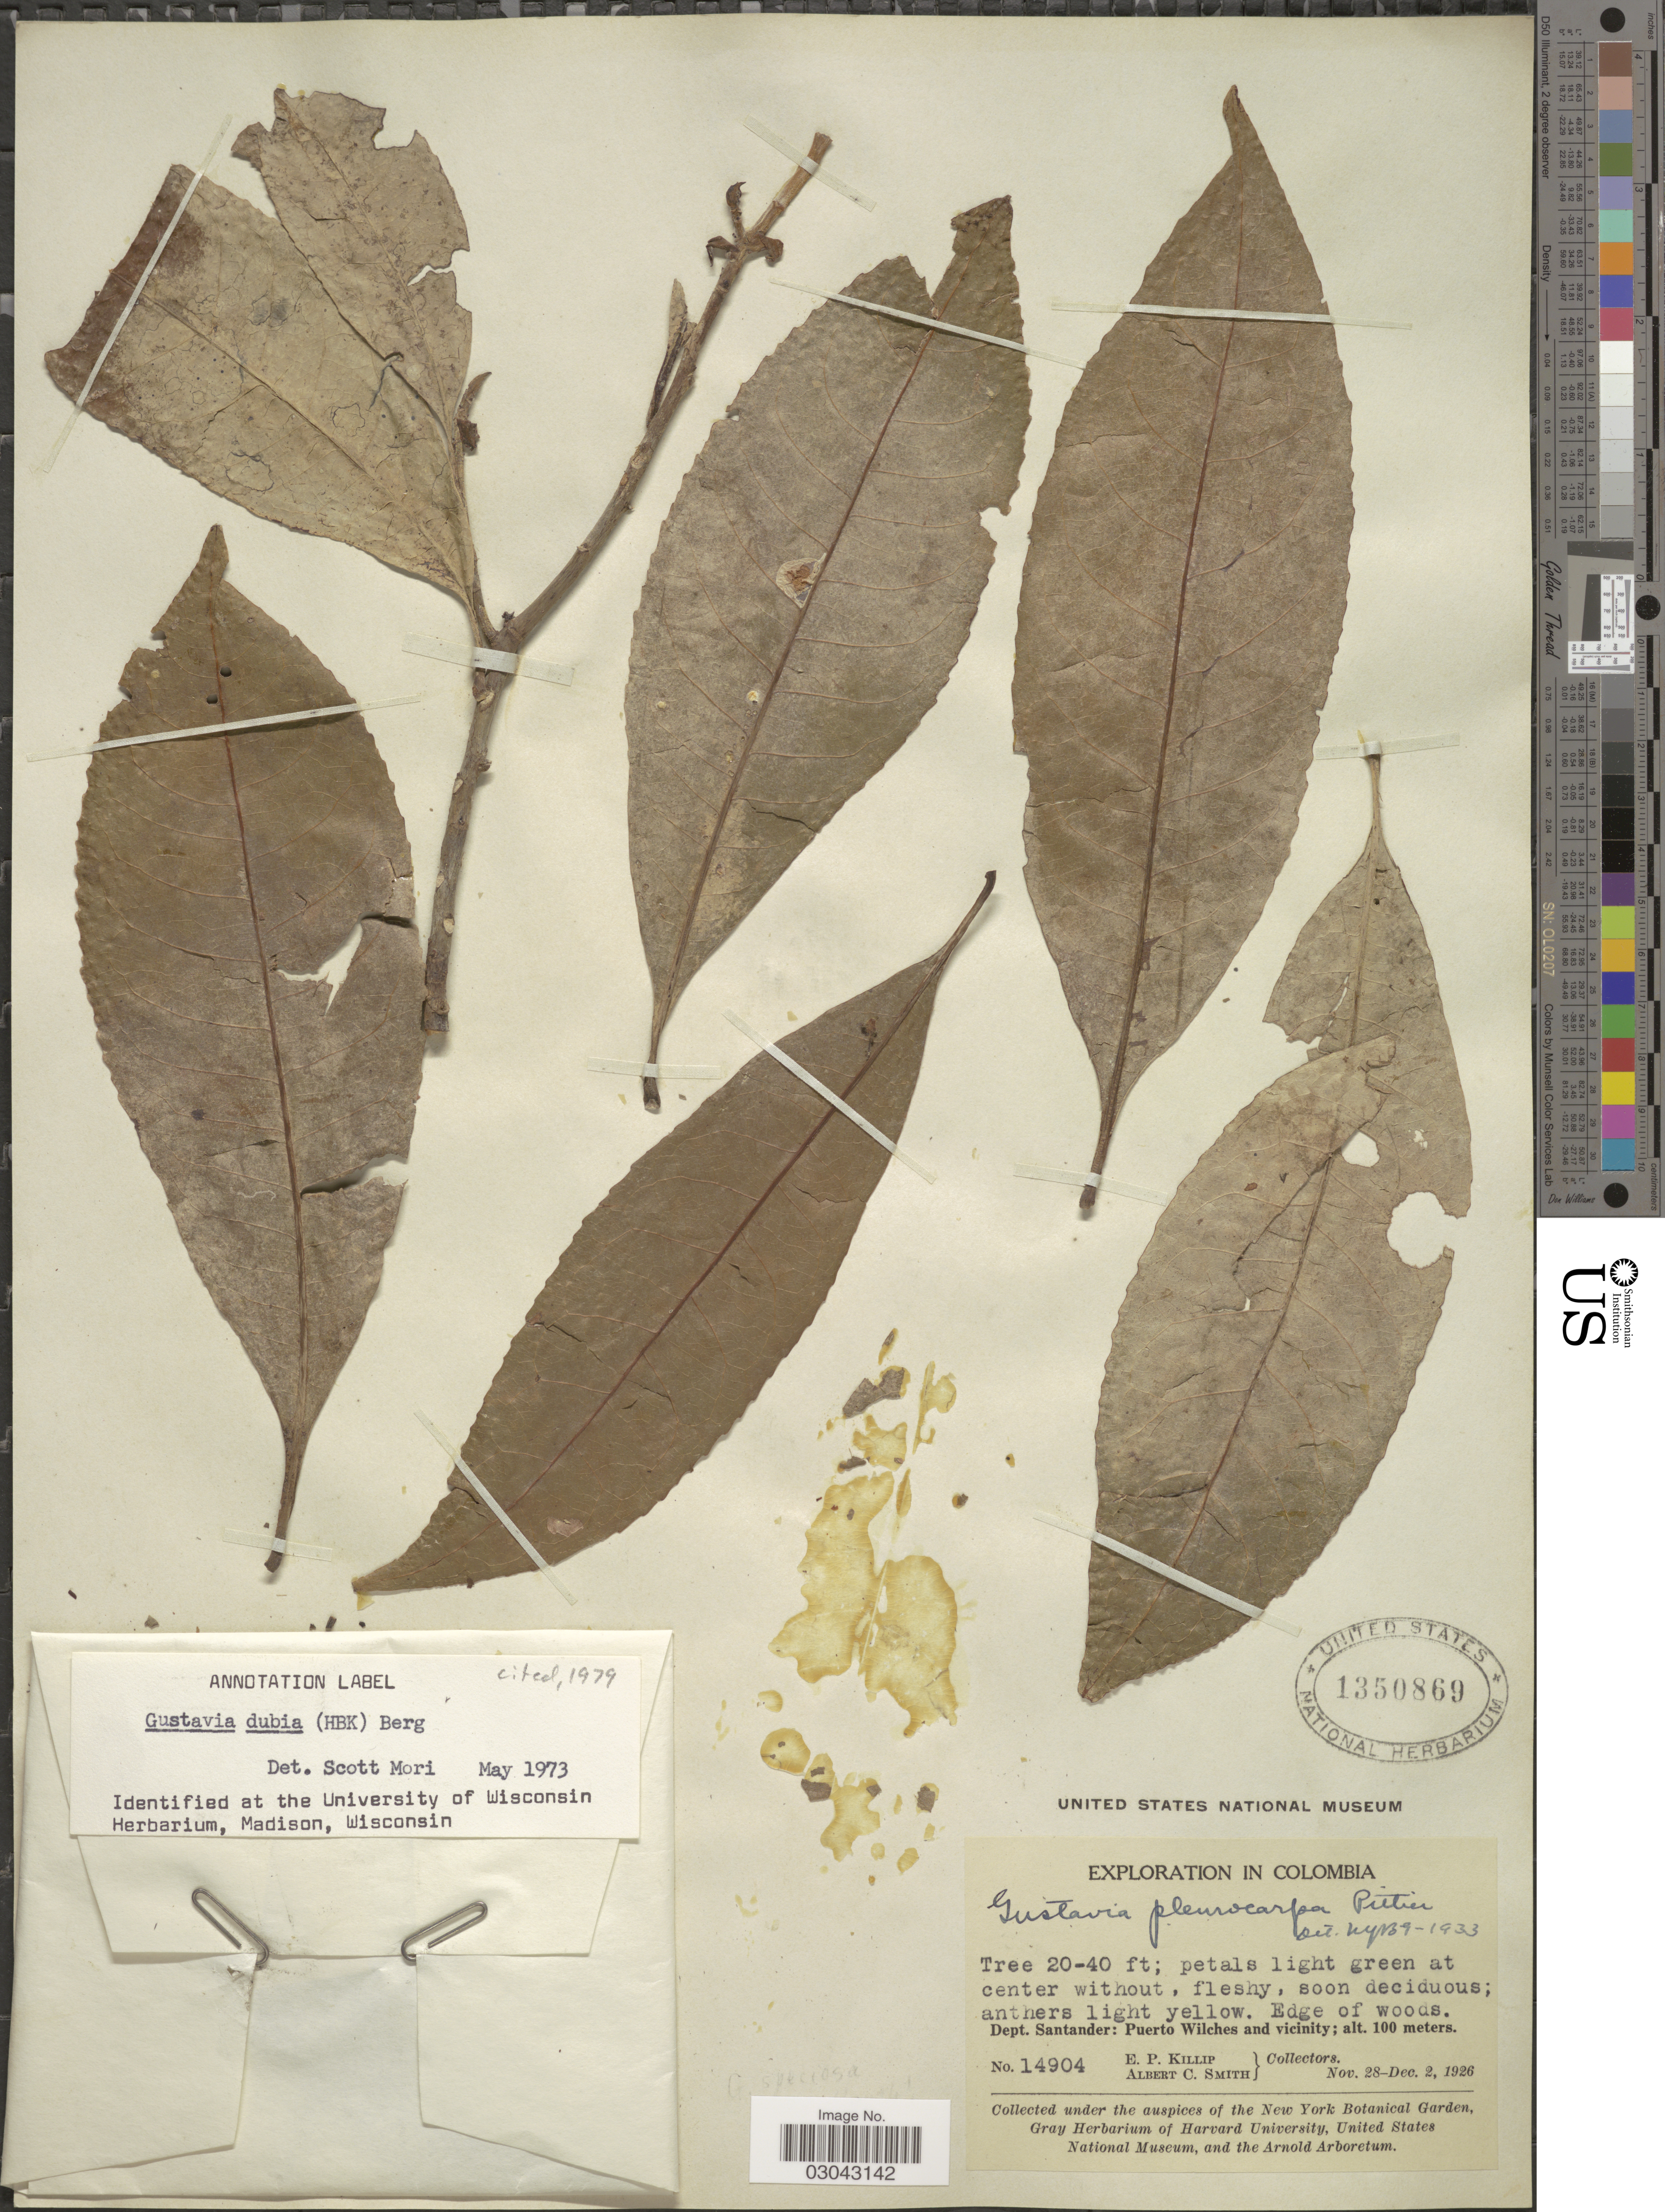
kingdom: Plantae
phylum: Tracheophyta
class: Magnoliopsida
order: Ericales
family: Lecythidaceae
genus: Gustavia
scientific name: Gustavia dubia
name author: (Kunth) O. Berg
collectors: E. P. Killip & A. C. Smith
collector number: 14904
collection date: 1926-11-28/1926-12-02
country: Colombia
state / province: Santander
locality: Dept. Santander: Puerto Wilches and vicinity.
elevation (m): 100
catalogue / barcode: US 1350869